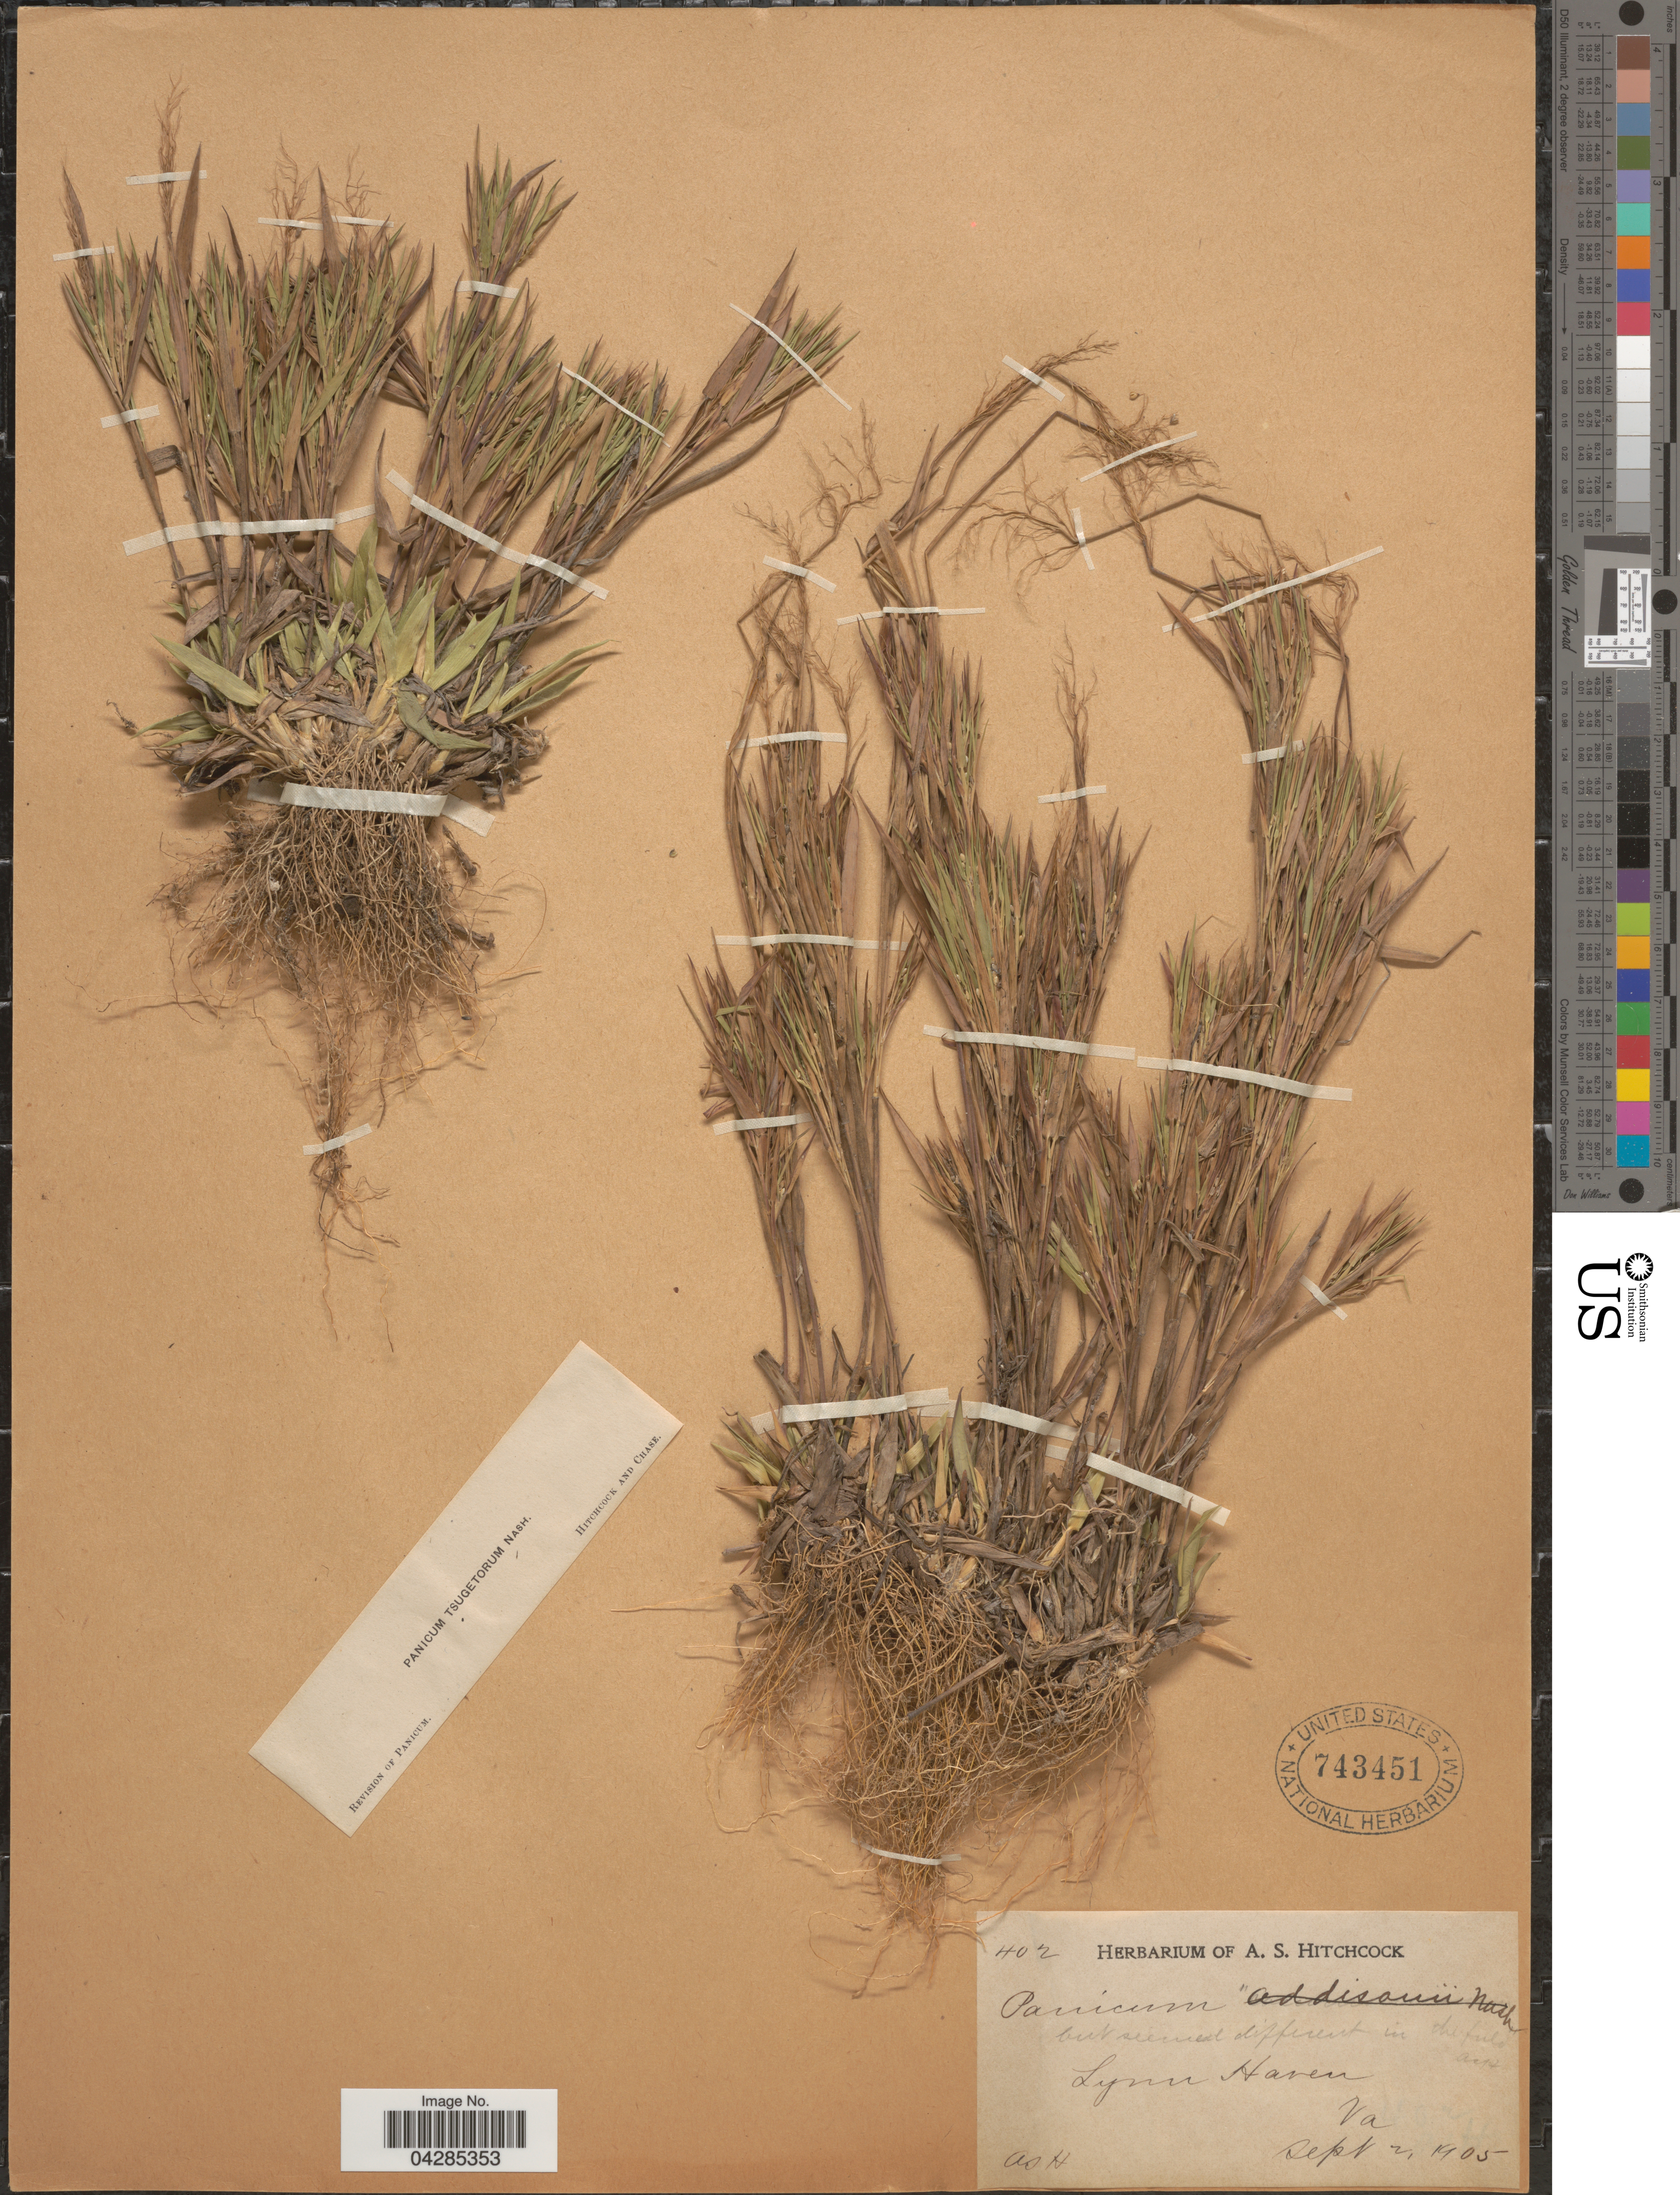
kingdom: Plantae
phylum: Tracheophyta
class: Liliopsida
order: Poales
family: Poaceae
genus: Dichanthelium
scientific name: Dichanthelium portoricense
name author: (Desv. ex Ham.) B.F. Hansen & Wunderlin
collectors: A. S. Hitchcock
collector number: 402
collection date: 1905-09-02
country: United States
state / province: Virginia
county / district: City of Virginia Beach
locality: Lynn Haven.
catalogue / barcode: US 743451